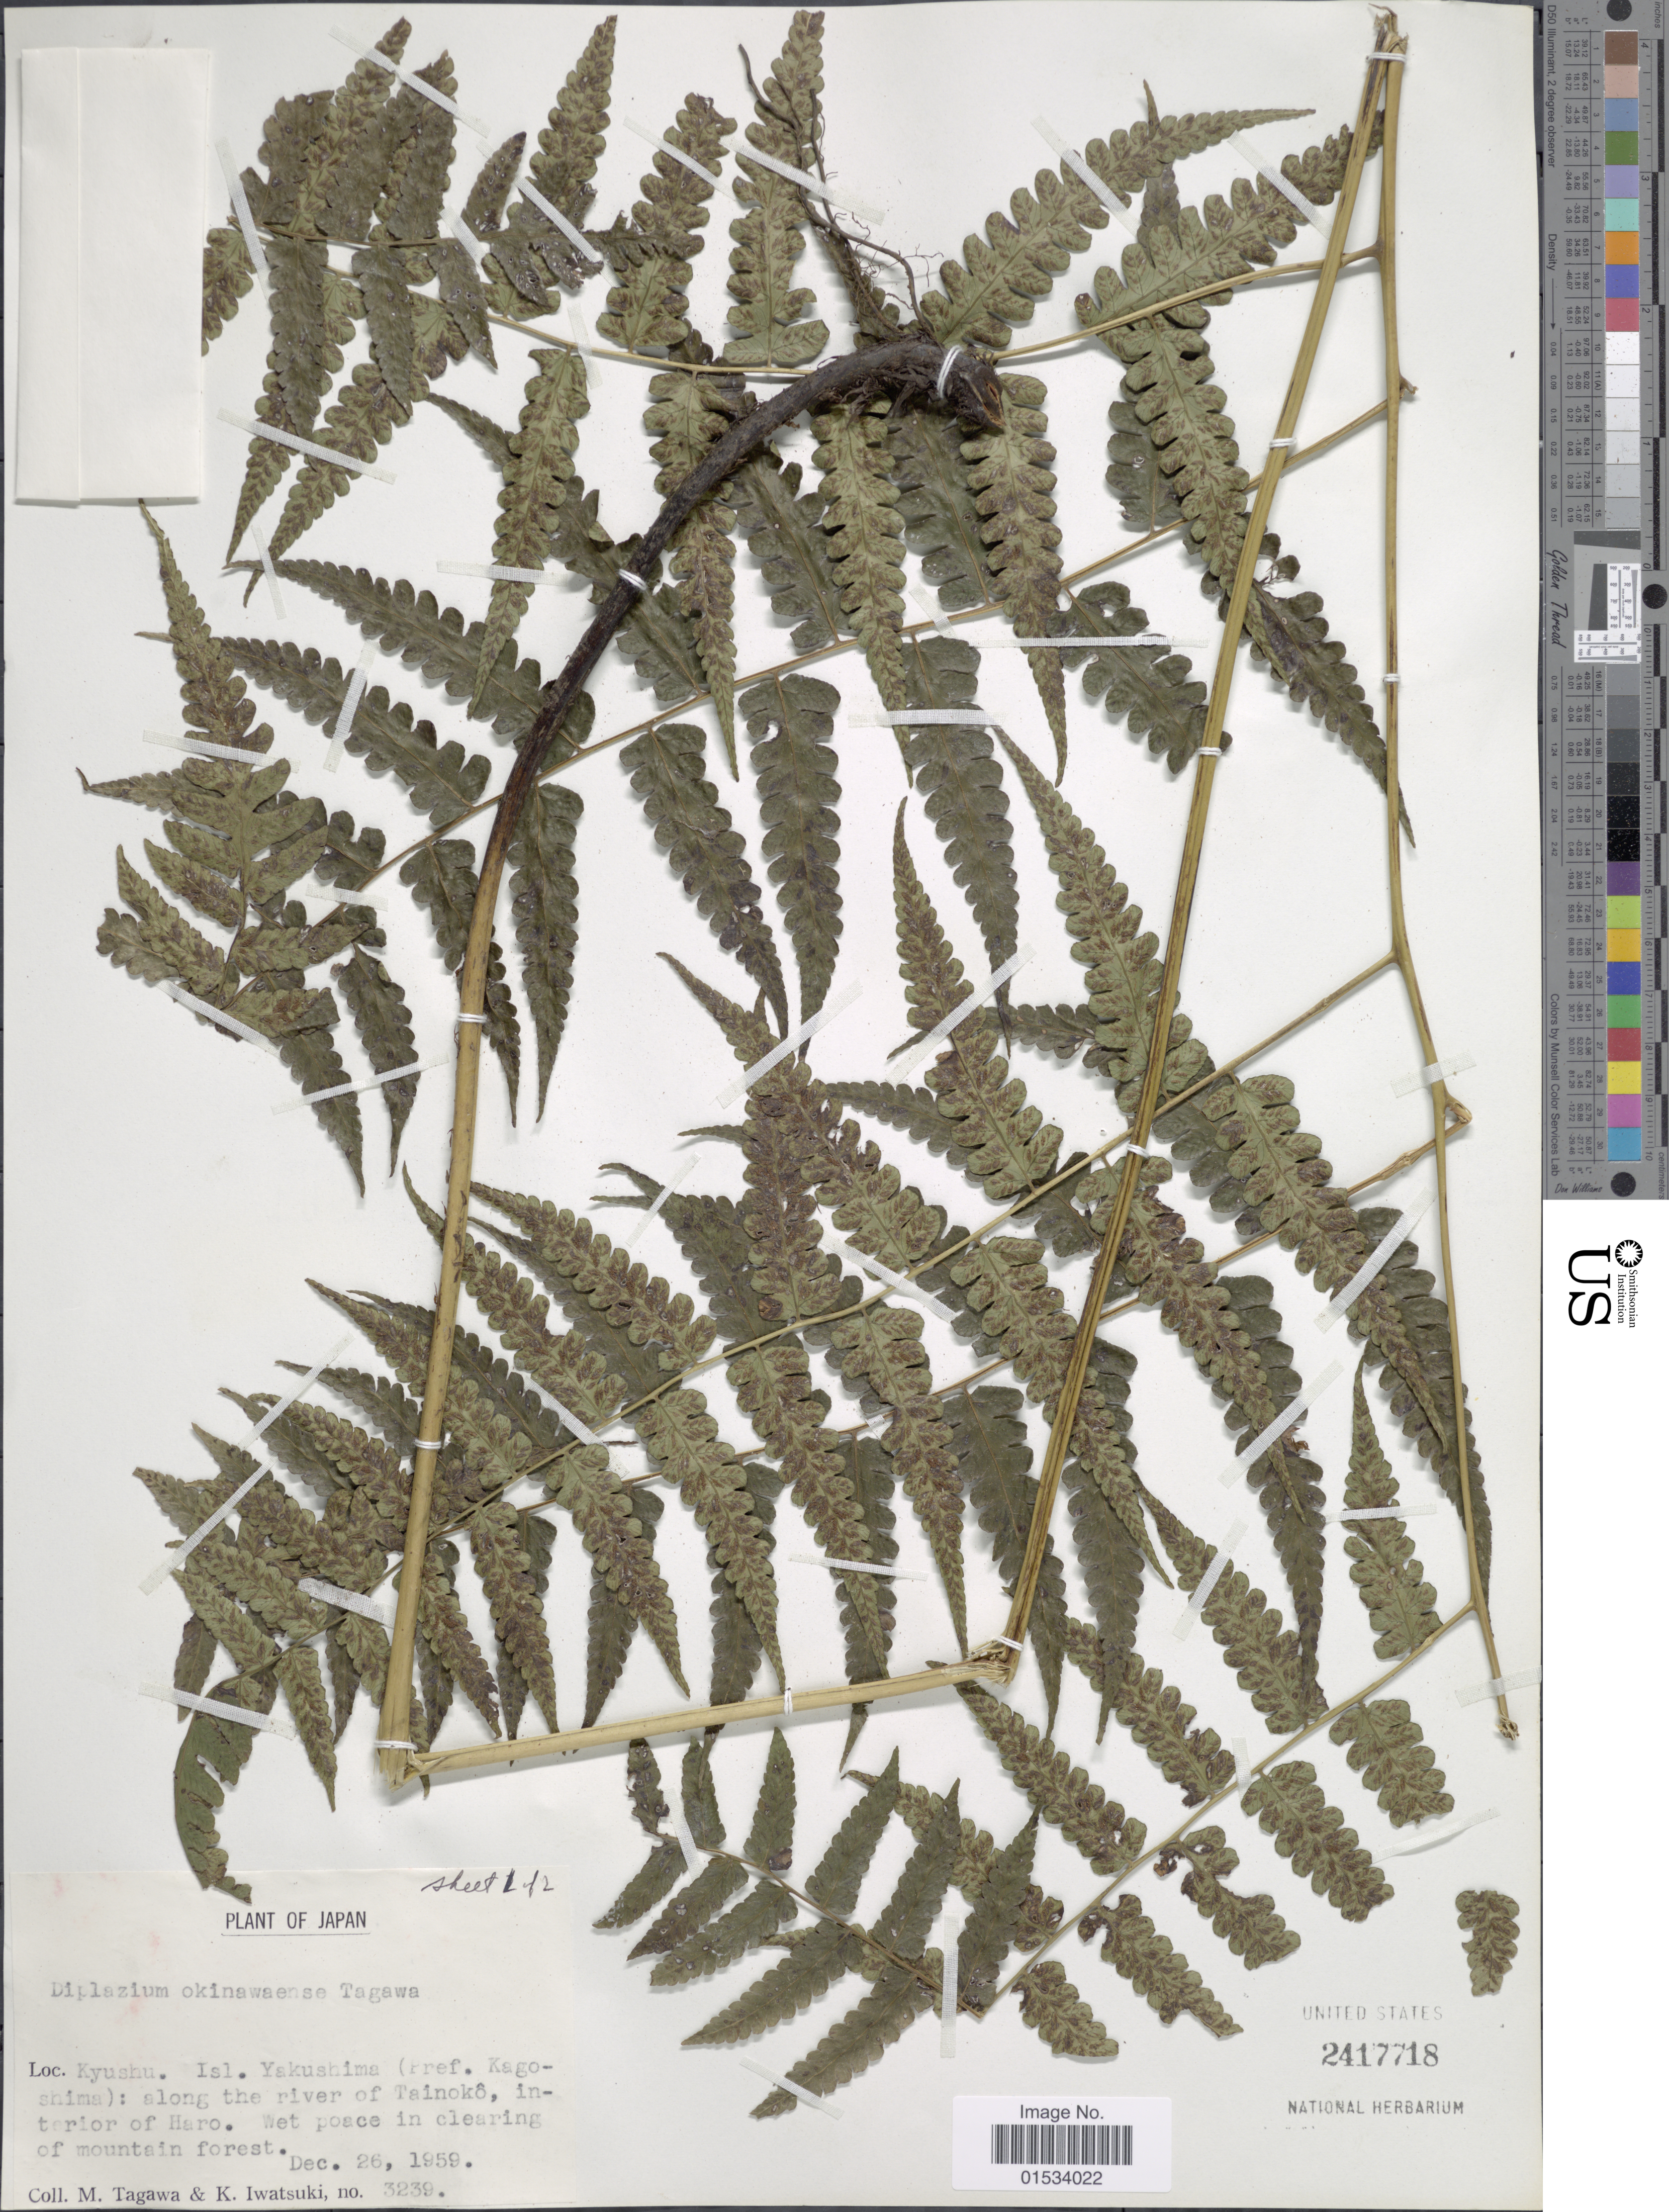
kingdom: Plantae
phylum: Tracheophyta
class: Polypodiopsida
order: Polypodiales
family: Athyriaceae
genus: Diplazium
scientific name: Diplazium okinawaense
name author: Tagawa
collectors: M. Tagawa & K. Iwatsuki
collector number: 3239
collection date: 1959-12-26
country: Japan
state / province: Kagosima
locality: Kyushu. Isl. Yakushima, along the river of Tainokom interior of Haro, wet poace in clearing of mountain forest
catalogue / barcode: US 2417718